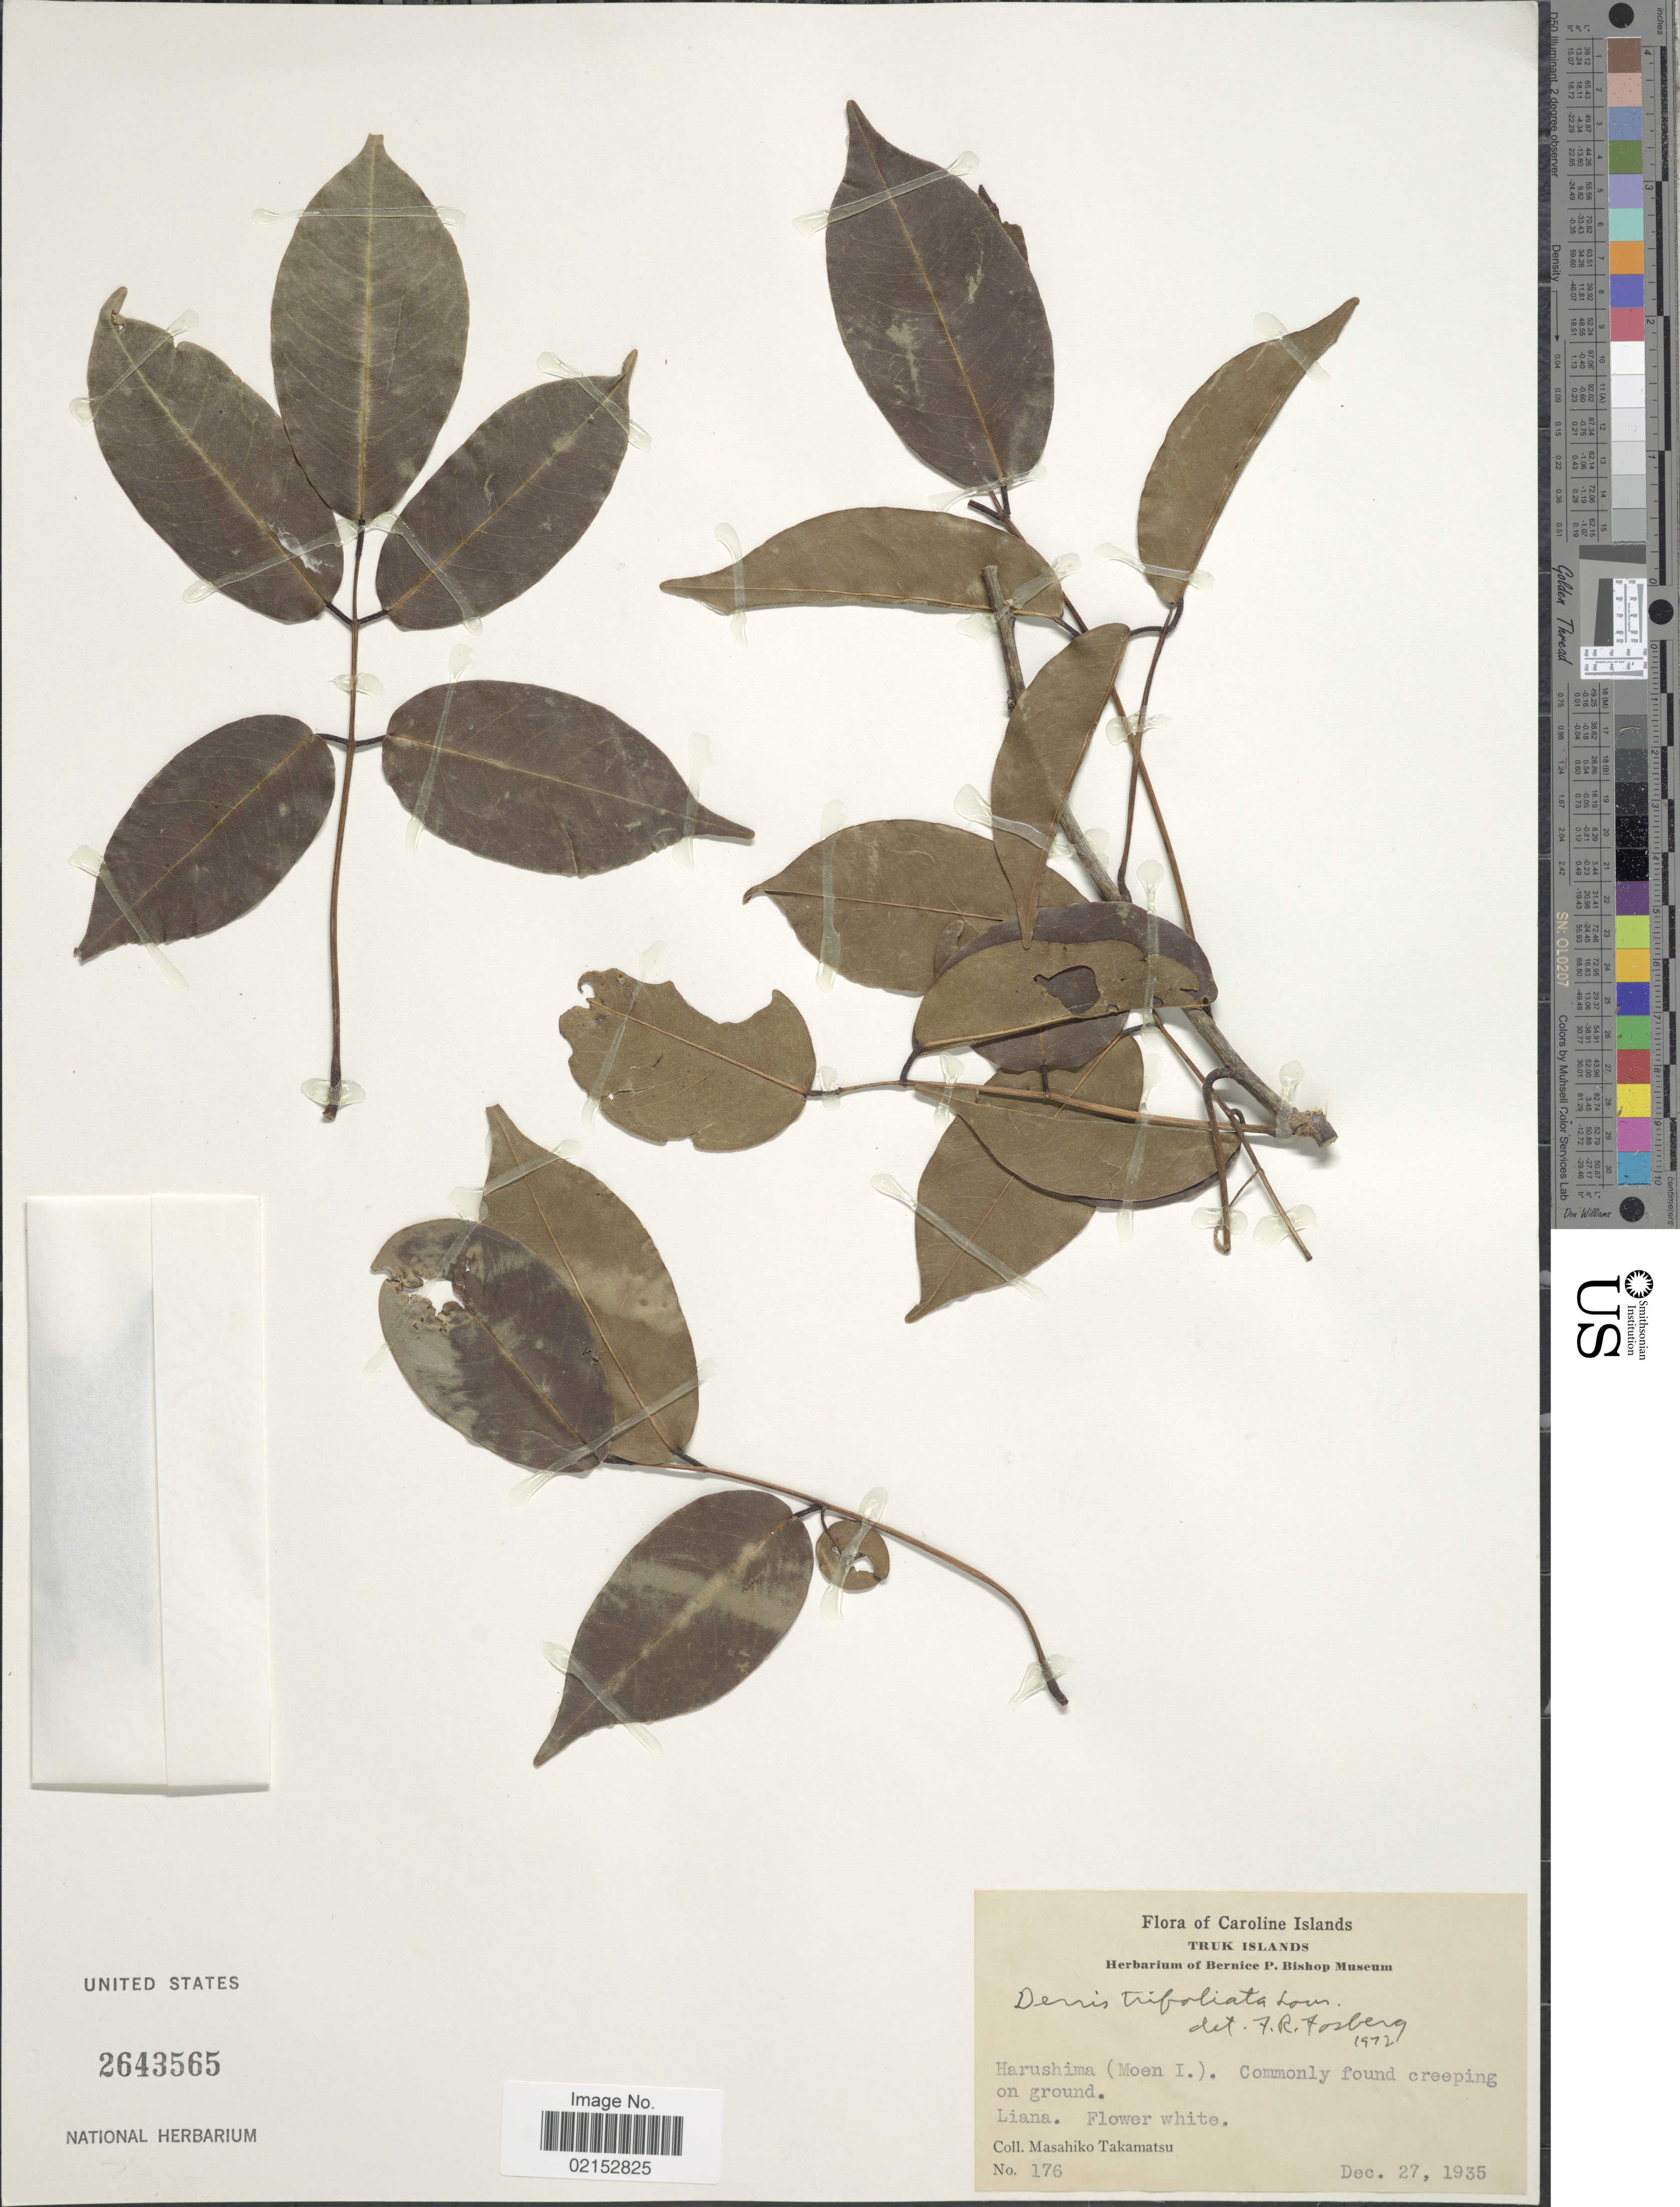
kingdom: Plantae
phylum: Tracheophyta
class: Magnoliopsida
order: Fabales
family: Fabaceae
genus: Derris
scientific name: Derris trifoliata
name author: Lour.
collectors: M. Takamatsu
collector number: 176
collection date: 1935-12-27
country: Micronesia, Federated States of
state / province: Truk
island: Moen [Wono]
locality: Caroline Islands, Harushima (Moen I)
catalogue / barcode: US 2643565